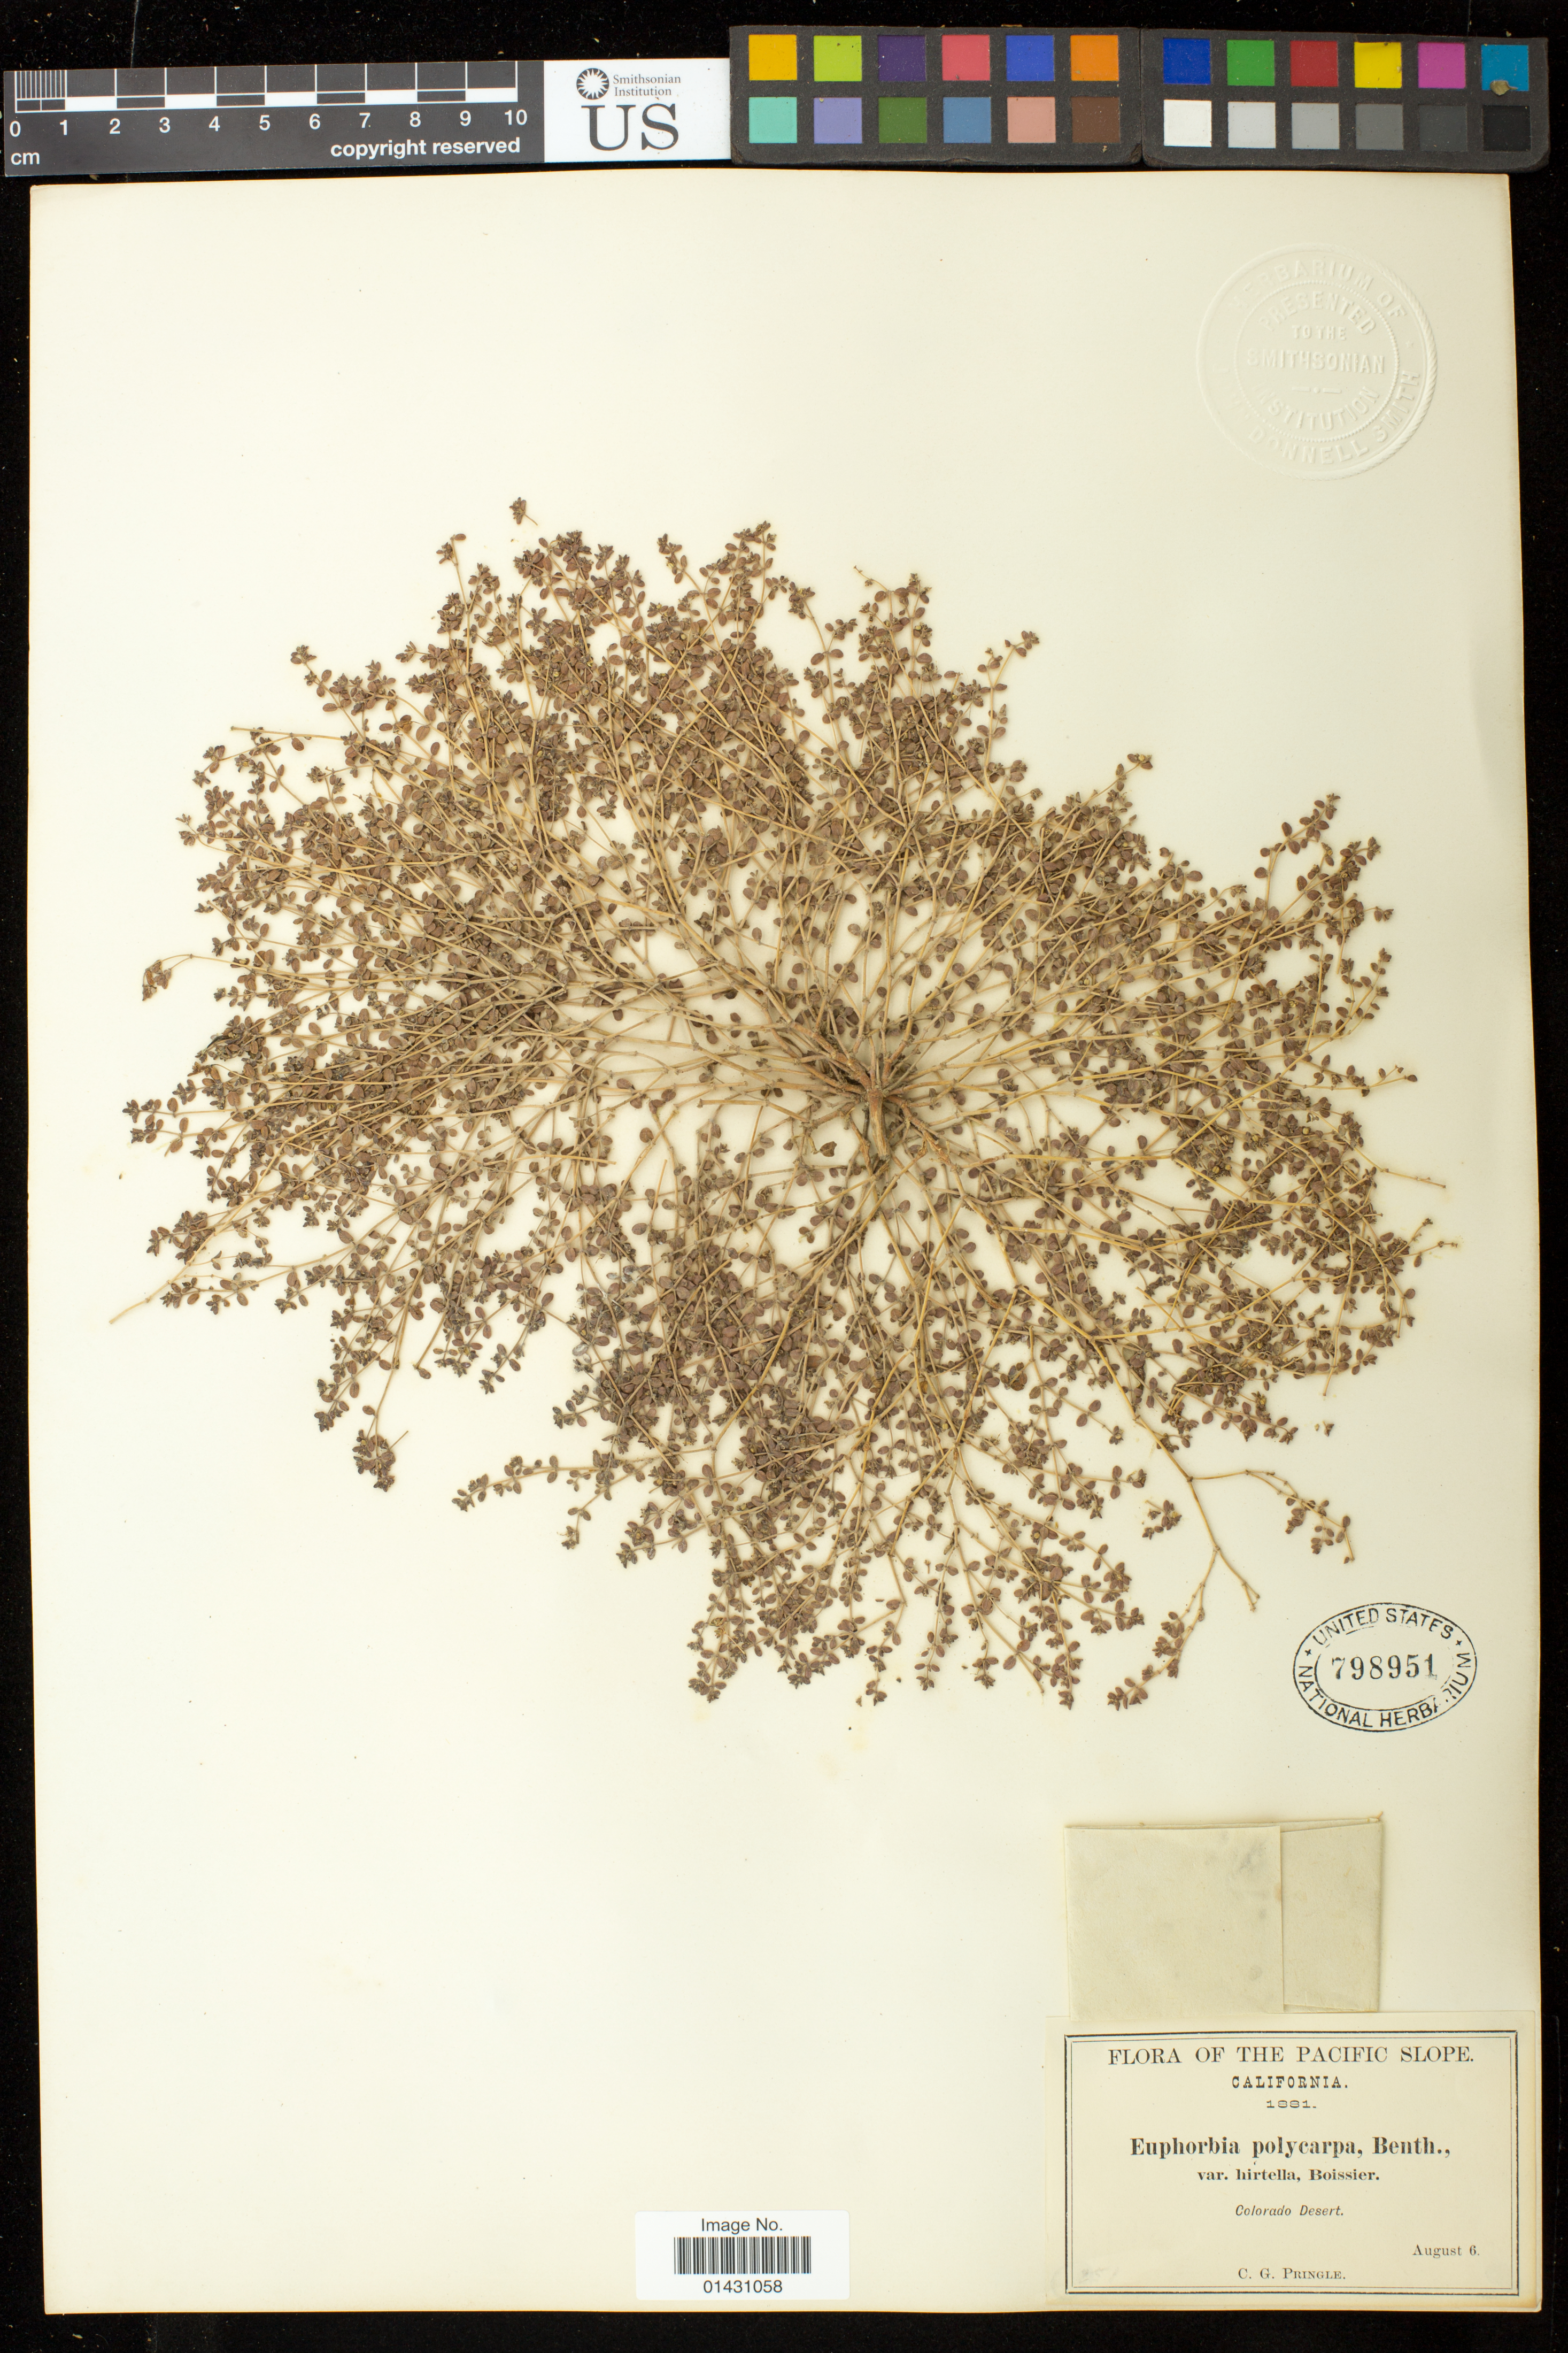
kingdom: Plantae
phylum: Tracheophyta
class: Magnoliopsida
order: Malpighiales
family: Euphorbiaceae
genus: Euphorbia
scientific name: Euphorbia polycarpa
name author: Benth.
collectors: C. G. Pringle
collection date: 1881-08-06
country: United States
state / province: California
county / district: San Bernardino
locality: Colorado Desert.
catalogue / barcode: US 798951